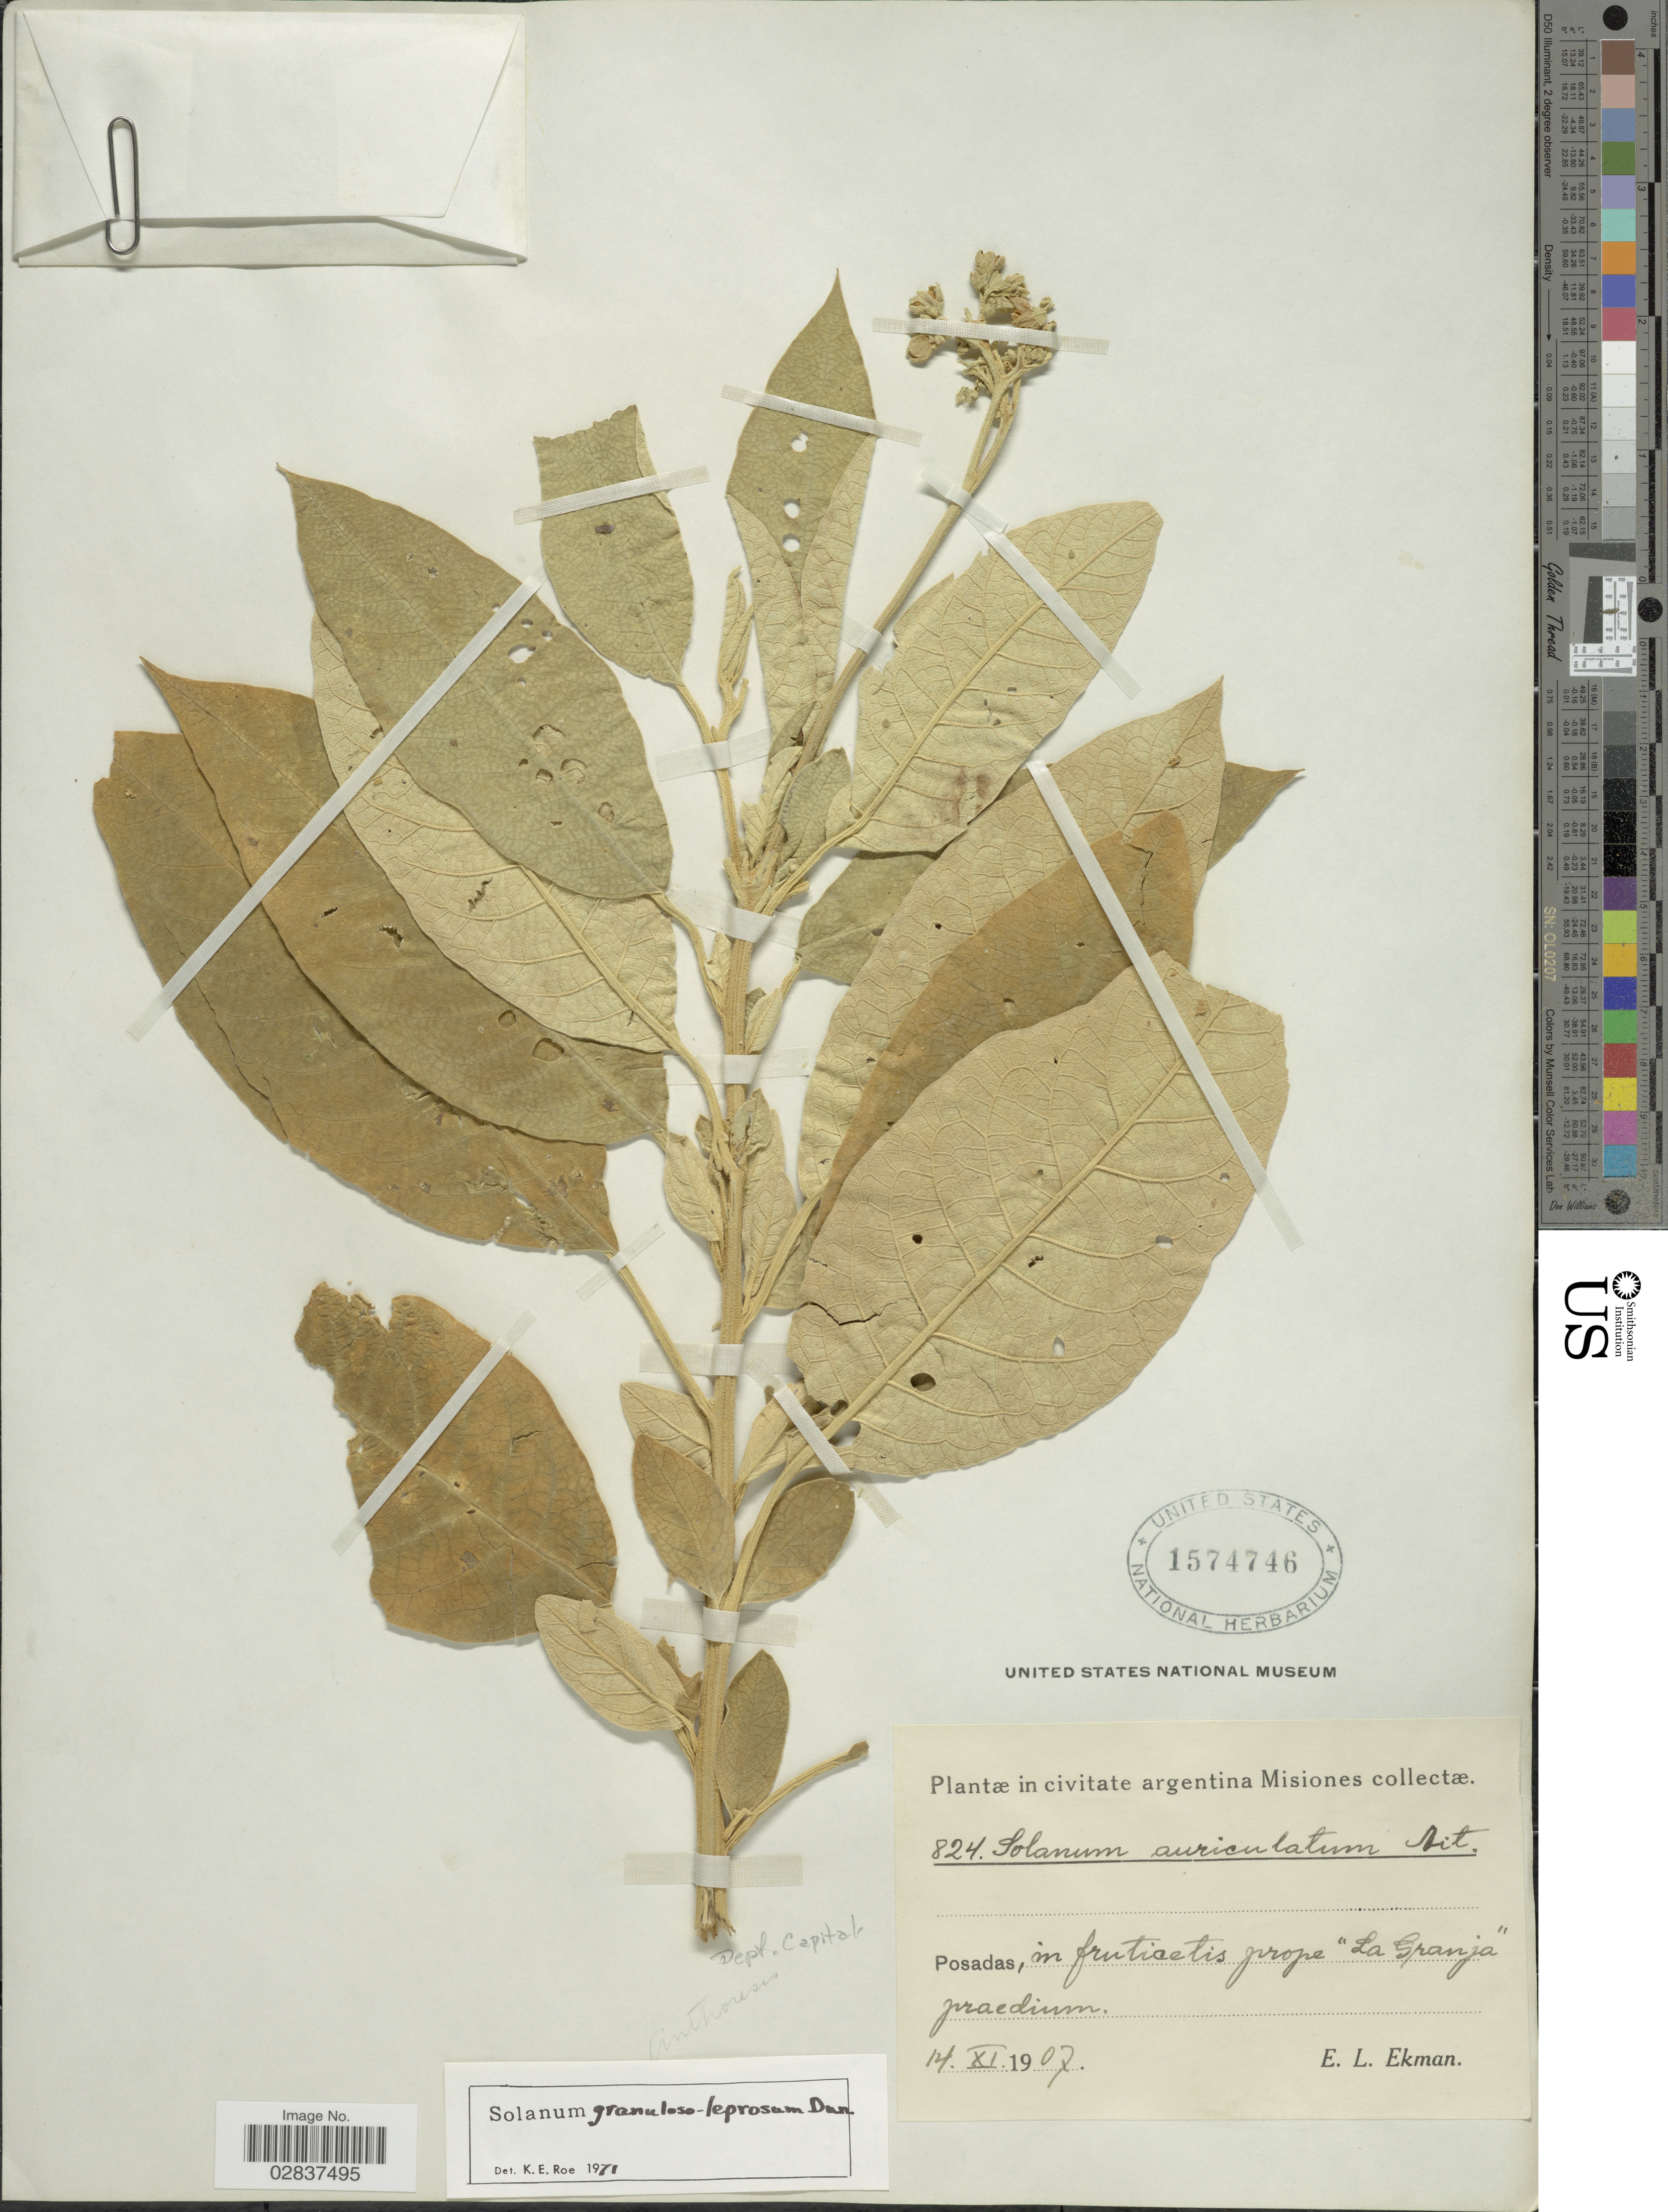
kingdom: Plantae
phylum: Tracheophyta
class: Magnoliopsida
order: Solanales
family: Solanaceae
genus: Solanum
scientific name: Solanum granuloso-leprosum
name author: Dunal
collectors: E. L. Ekman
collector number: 824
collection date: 1907-11-14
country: Argentina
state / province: Misiones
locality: In civitate argentina Misiones. Posadas, in fructicetis prope "La Granja" praedium.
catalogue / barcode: US 1574746